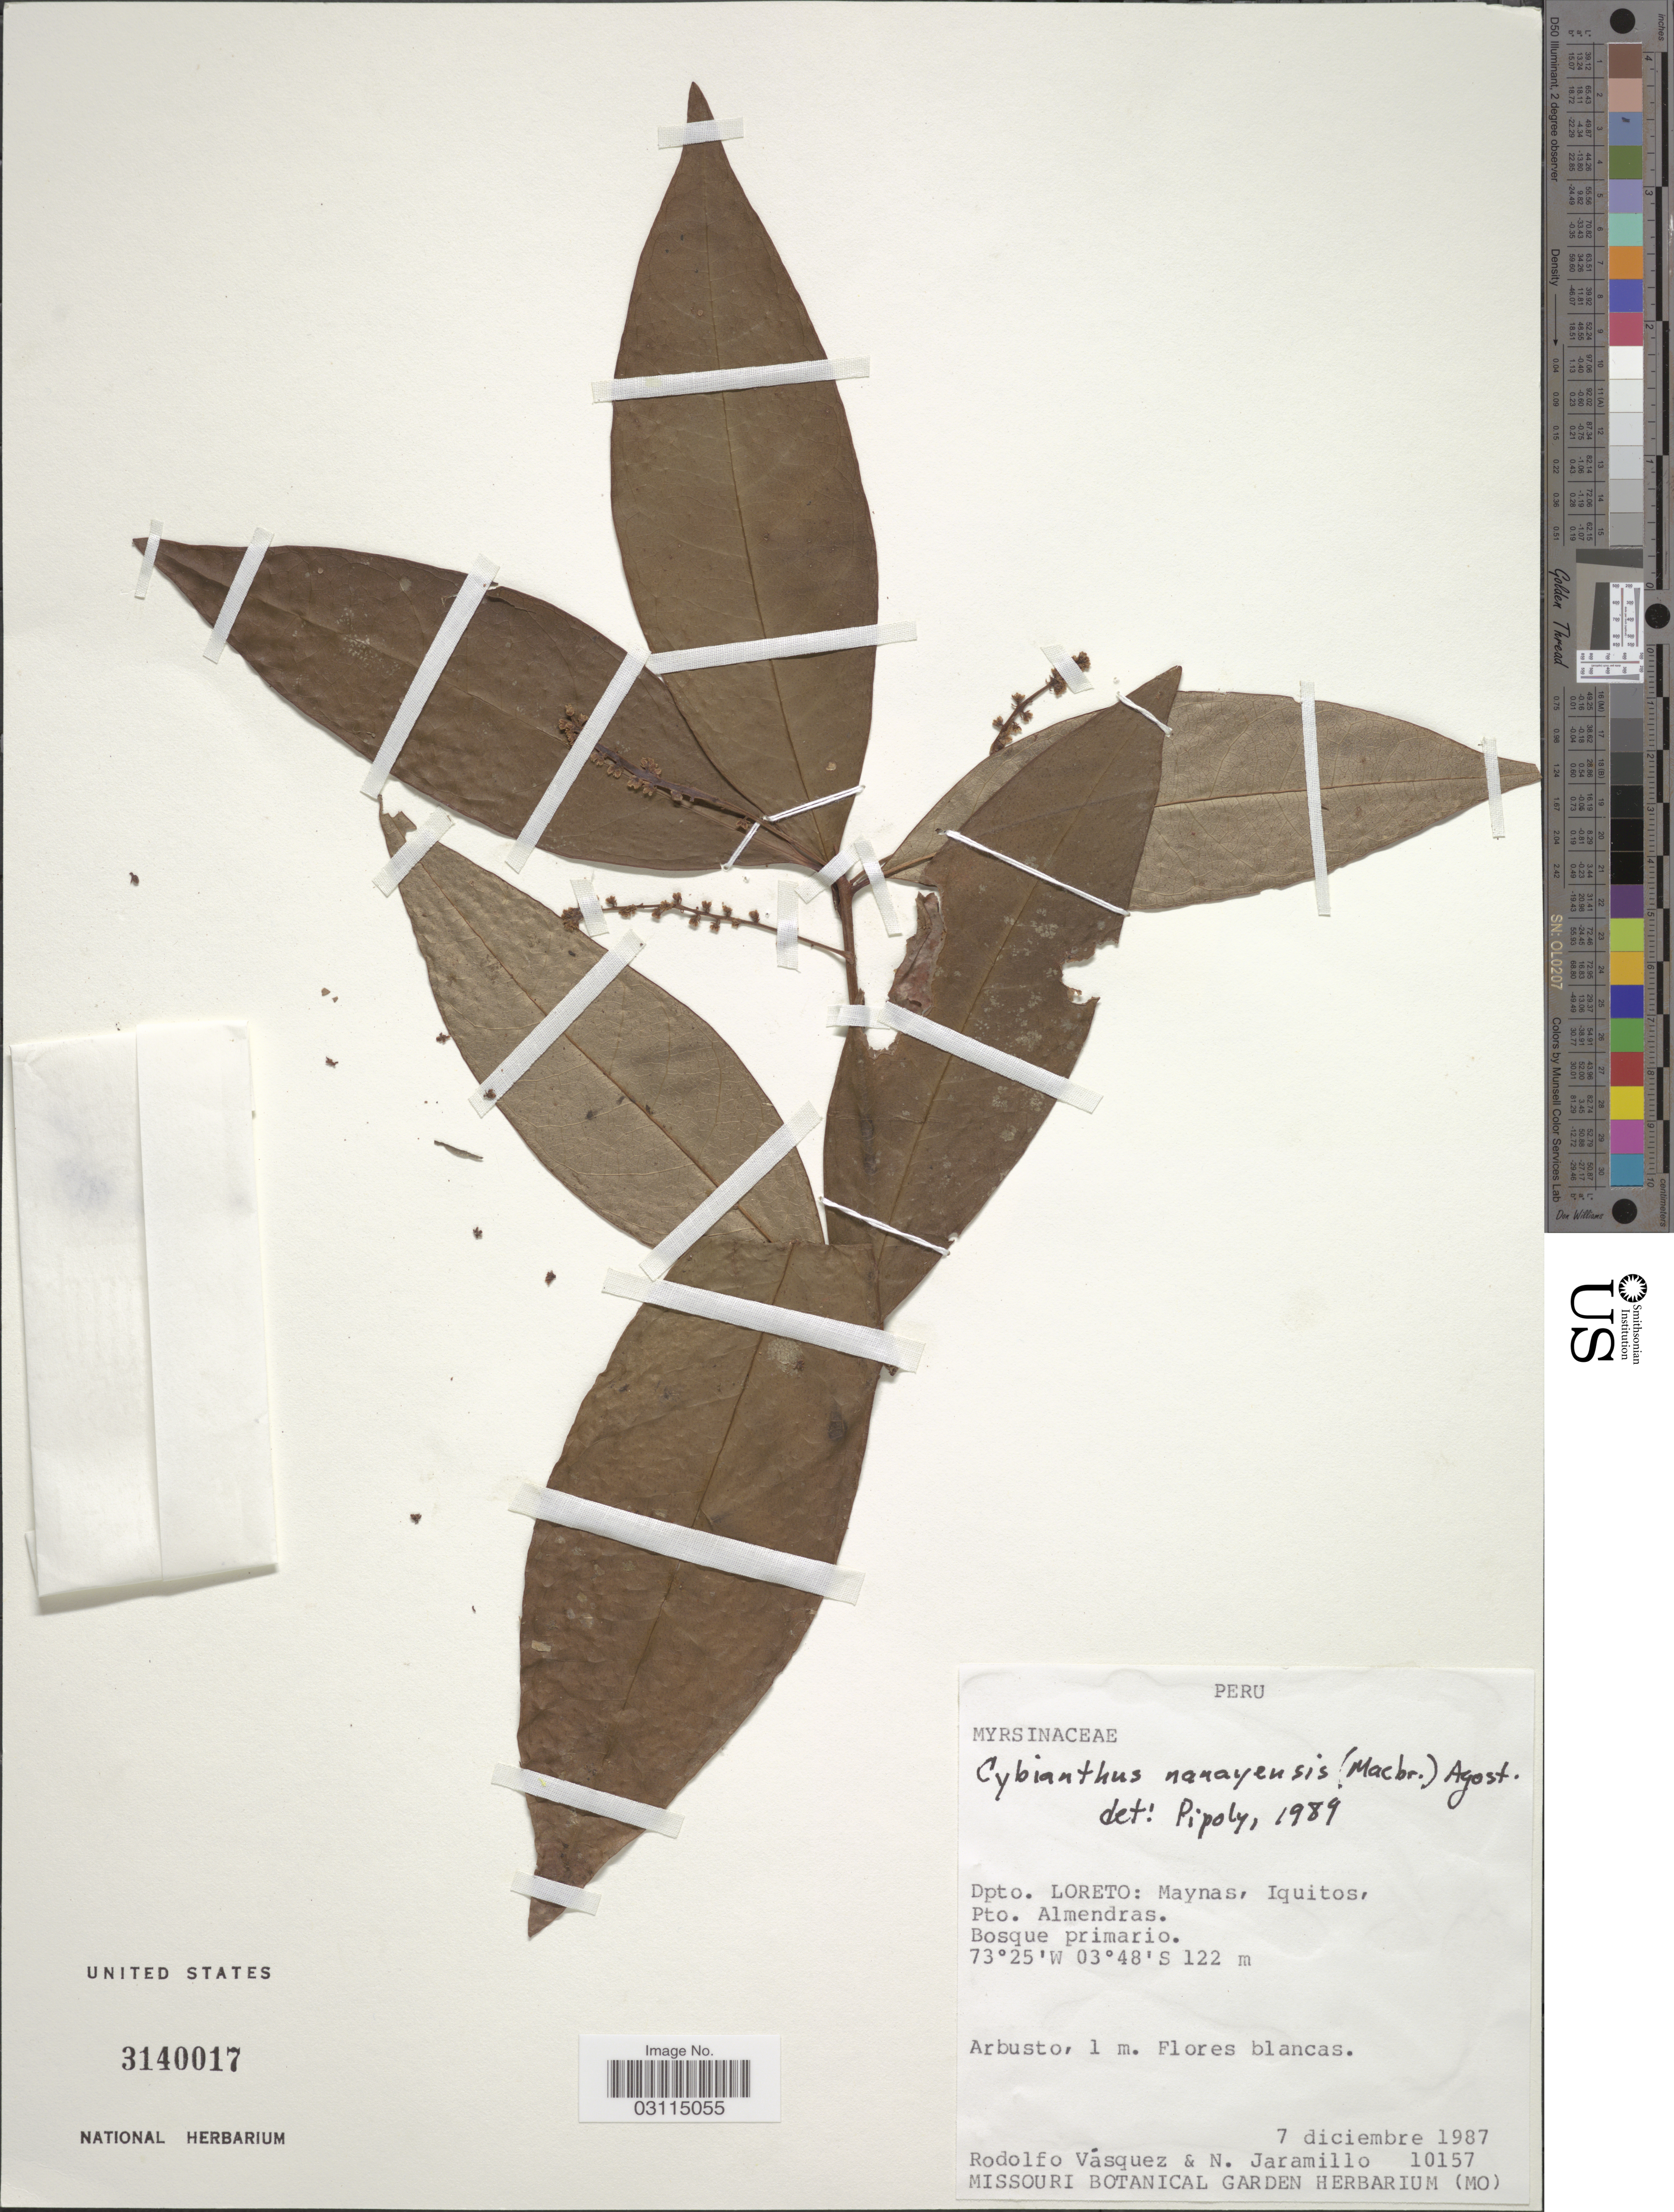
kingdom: Plantae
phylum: Tracheophyta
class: Magnoliopsida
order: Ericales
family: Primulaceae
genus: Cybianthus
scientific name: Cybianthus nanayensis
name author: (J.F. Macbr.) G. Agostini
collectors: R. Vásquez & N. Jaramillo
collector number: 10157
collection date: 1987-12-07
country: Peru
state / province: Loreto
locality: Dpto. Loreto: Maynas, Iquitos, Pto. Almendras.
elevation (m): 122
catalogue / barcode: US 3140017